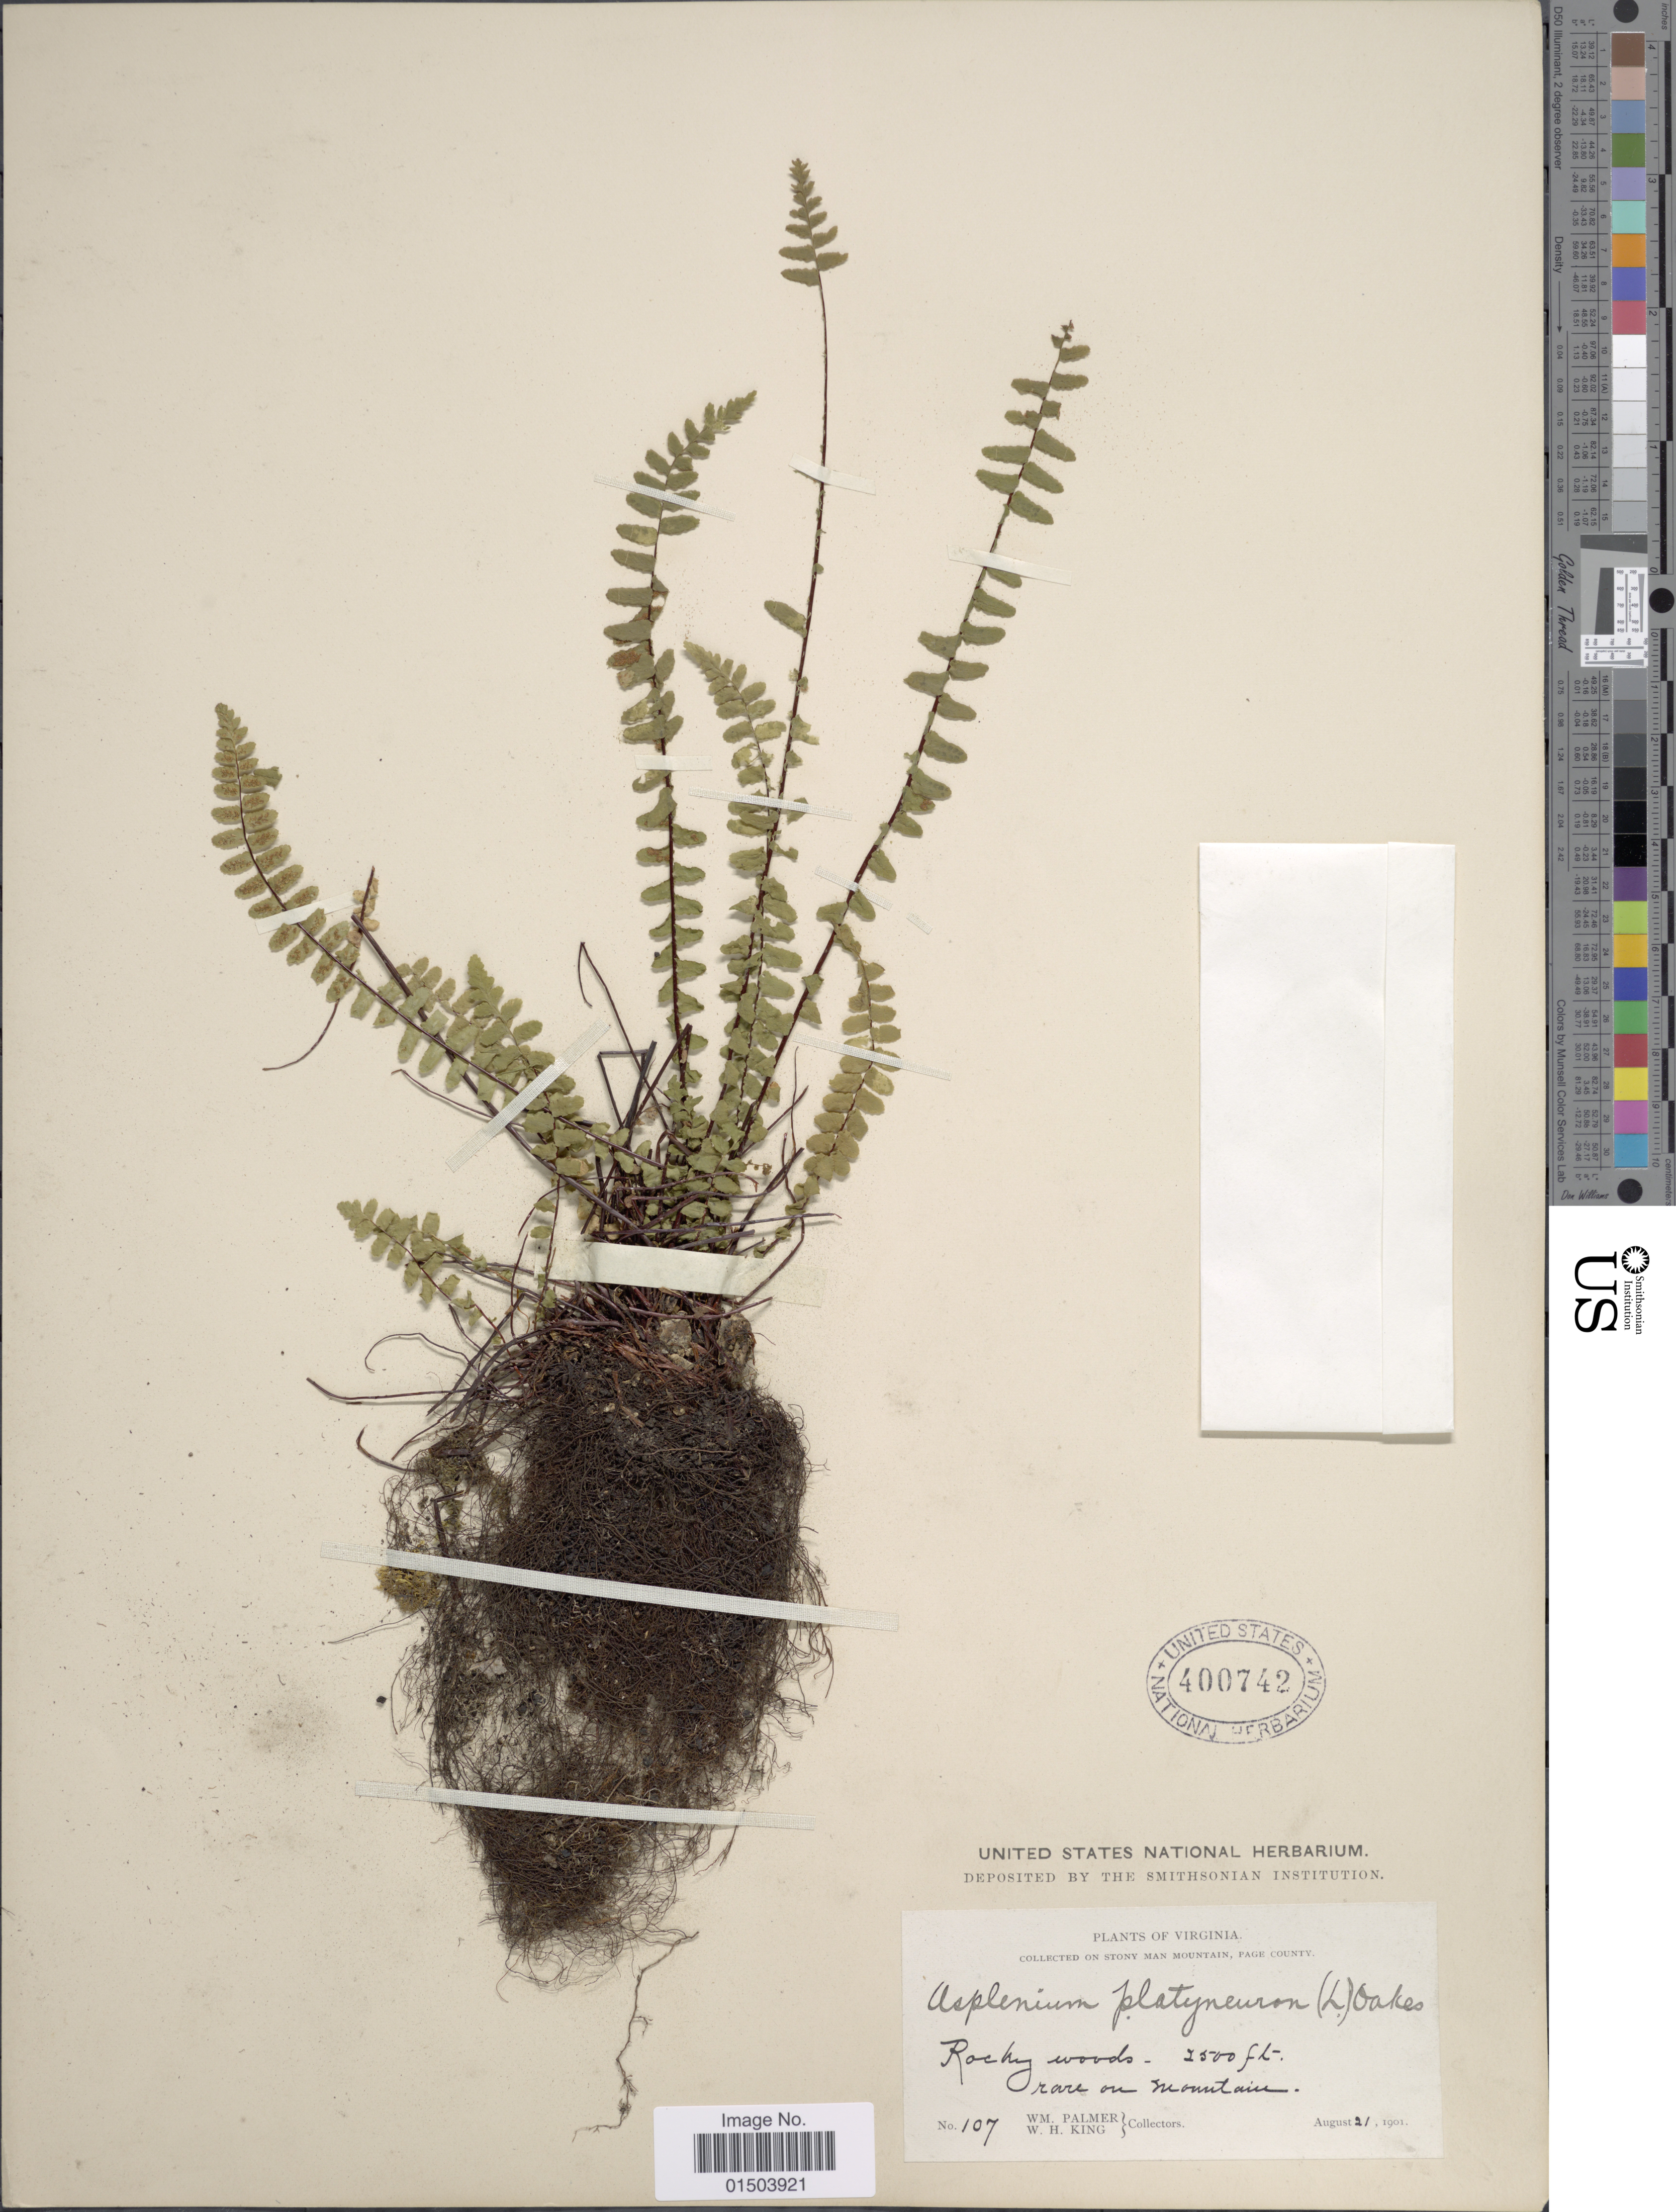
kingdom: Plantae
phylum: Tracheophyta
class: Polypodiopsida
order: Polypodiales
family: Aspleniaceae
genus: Asplenium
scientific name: Asplenium platyneuron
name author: (L.) Britton, Stearns & Poggenb.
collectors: W. Palmer & W. H. King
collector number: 107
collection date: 1901-08-21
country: United States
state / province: Virginia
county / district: Page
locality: Stony Man Mountain, Page County. Rocky woods, rare on mountain.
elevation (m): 457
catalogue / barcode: US 400742